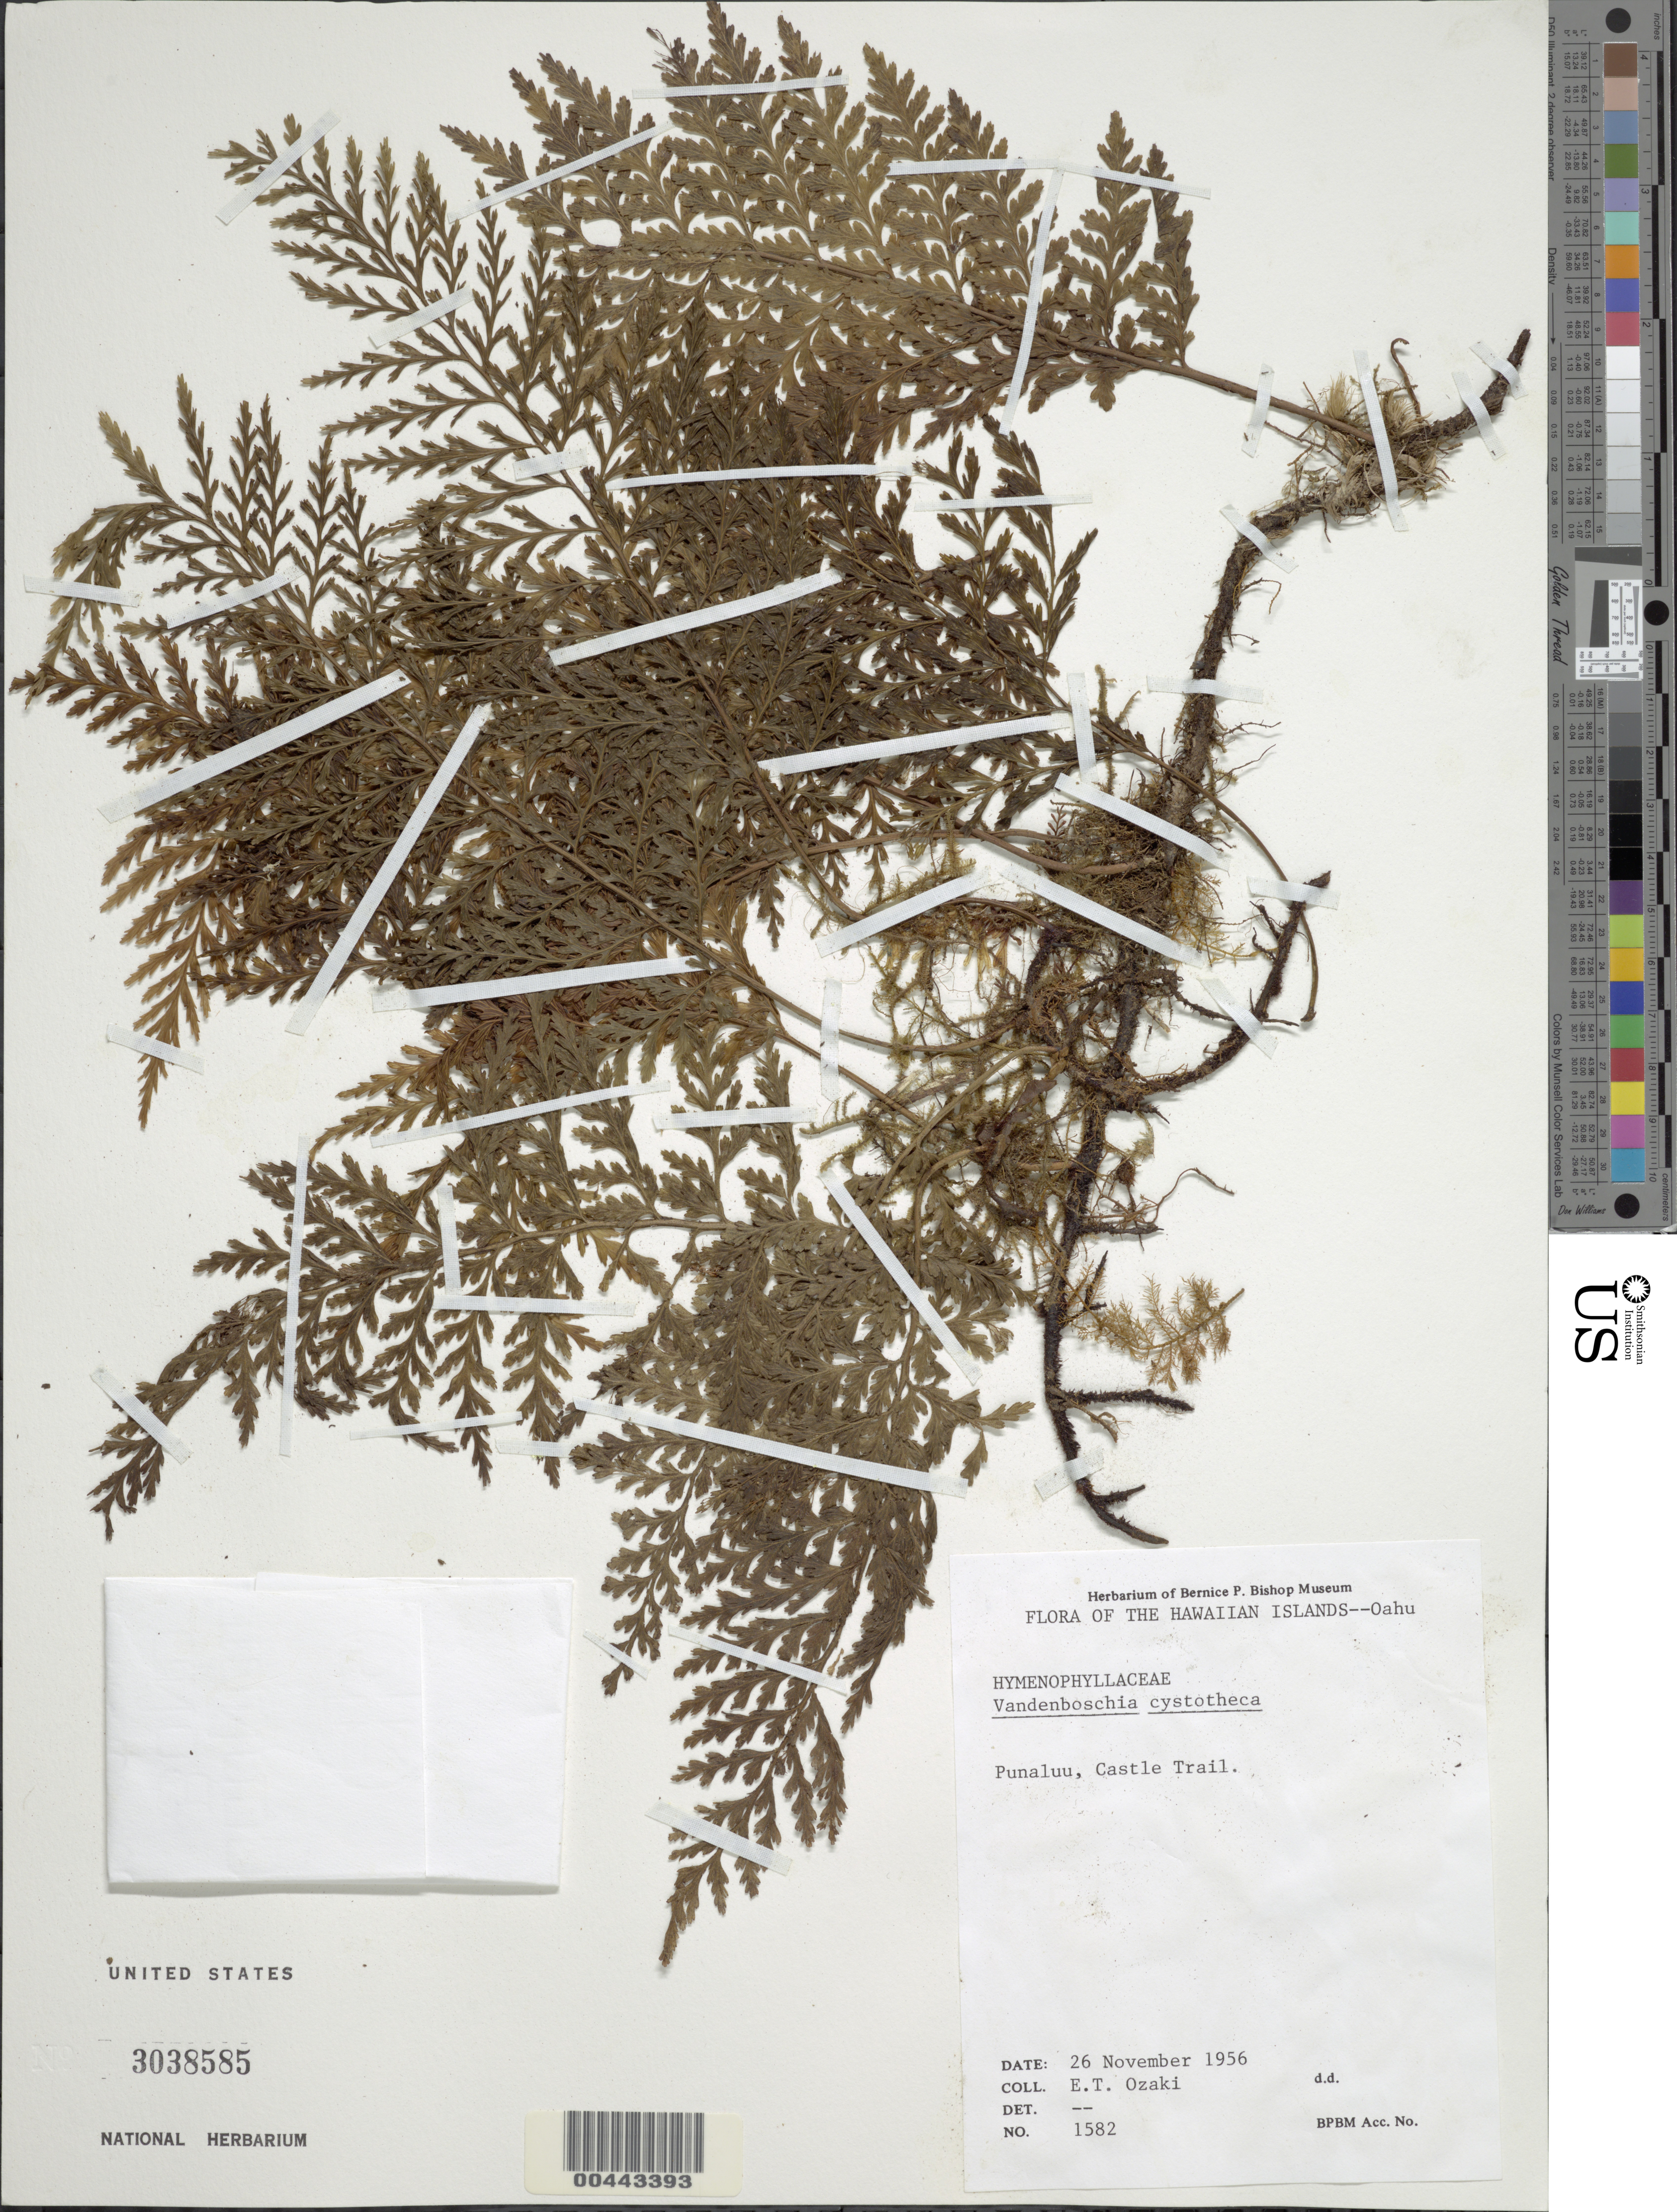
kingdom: Plantae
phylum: Tracheophyta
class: Polypodiopsida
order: Hymenophyllales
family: Hymenophyllaceae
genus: Vandenboschia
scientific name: Vandenboschia cyrtotheca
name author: Copel.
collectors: E. Ozaki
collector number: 1582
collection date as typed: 26 Nov 1956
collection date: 1956-11-26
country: United States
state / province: Hawaii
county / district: Honolulu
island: Oahu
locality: Punaluu, Castle Trail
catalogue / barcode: US 3038585